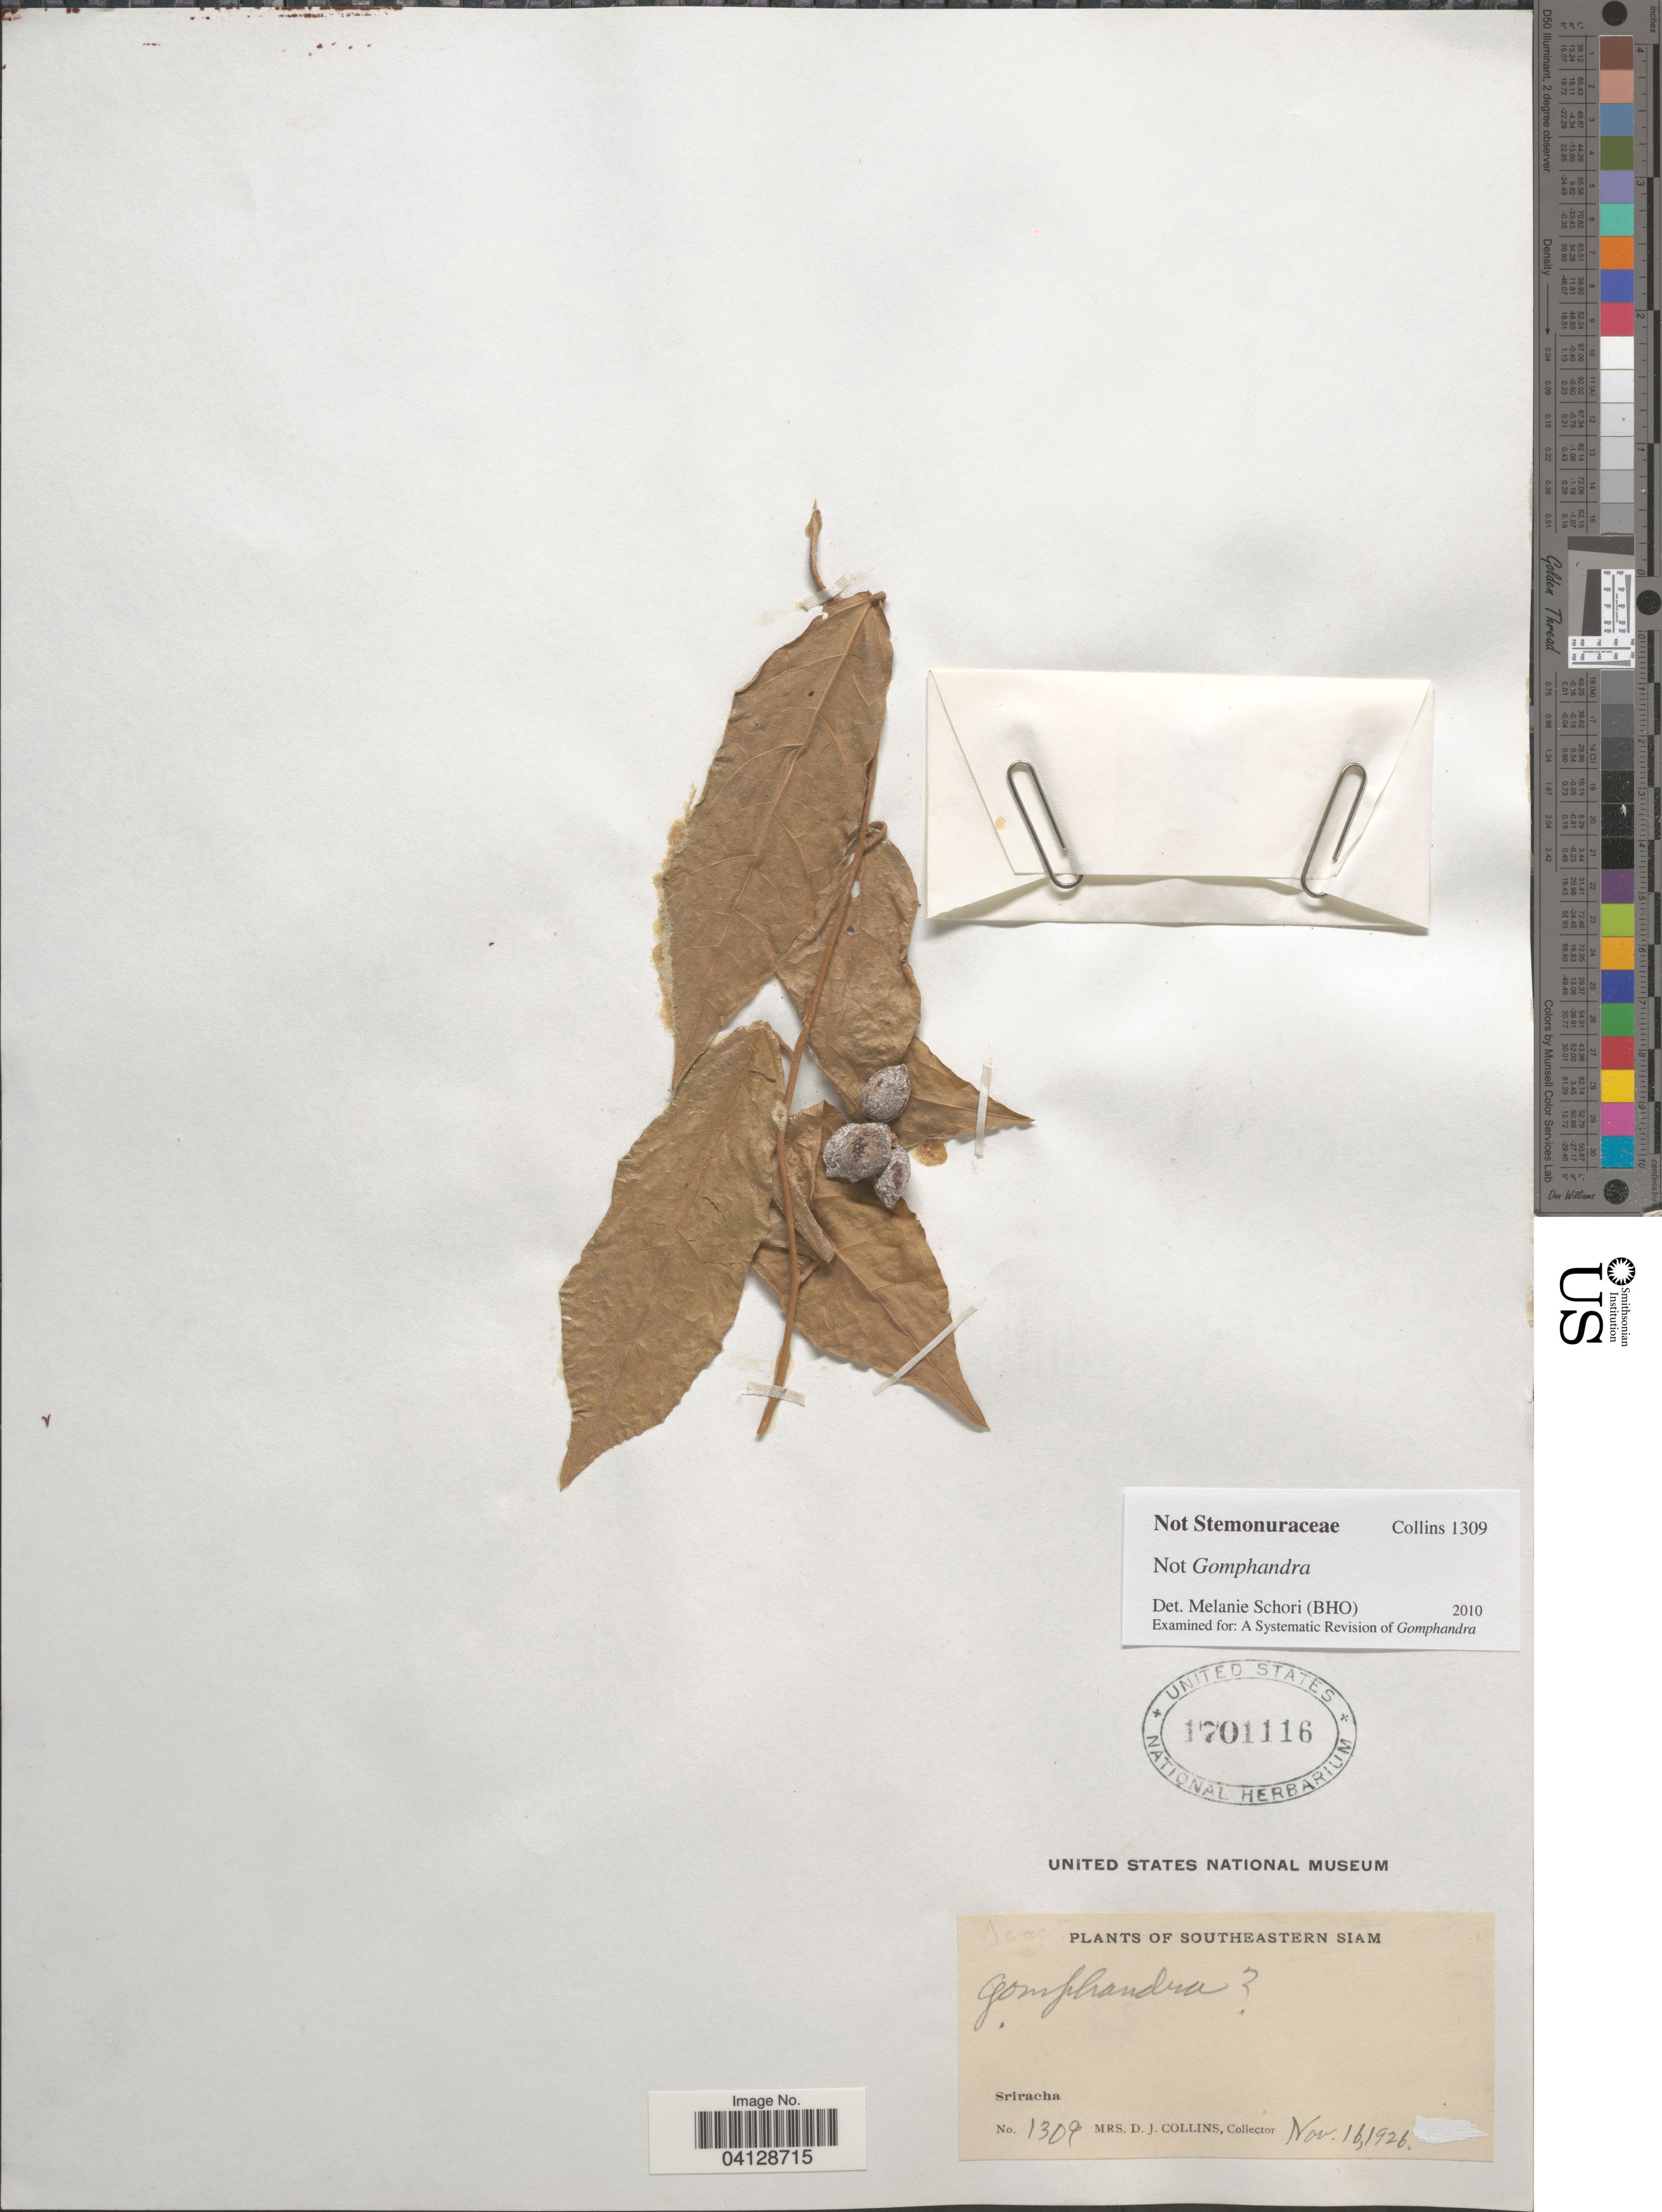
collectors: Mrs. D. J. Collins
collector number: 1309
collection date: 1926-11-16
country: Thailand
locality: Southeastern Siam. Sriracha.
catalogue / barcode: US 1701116